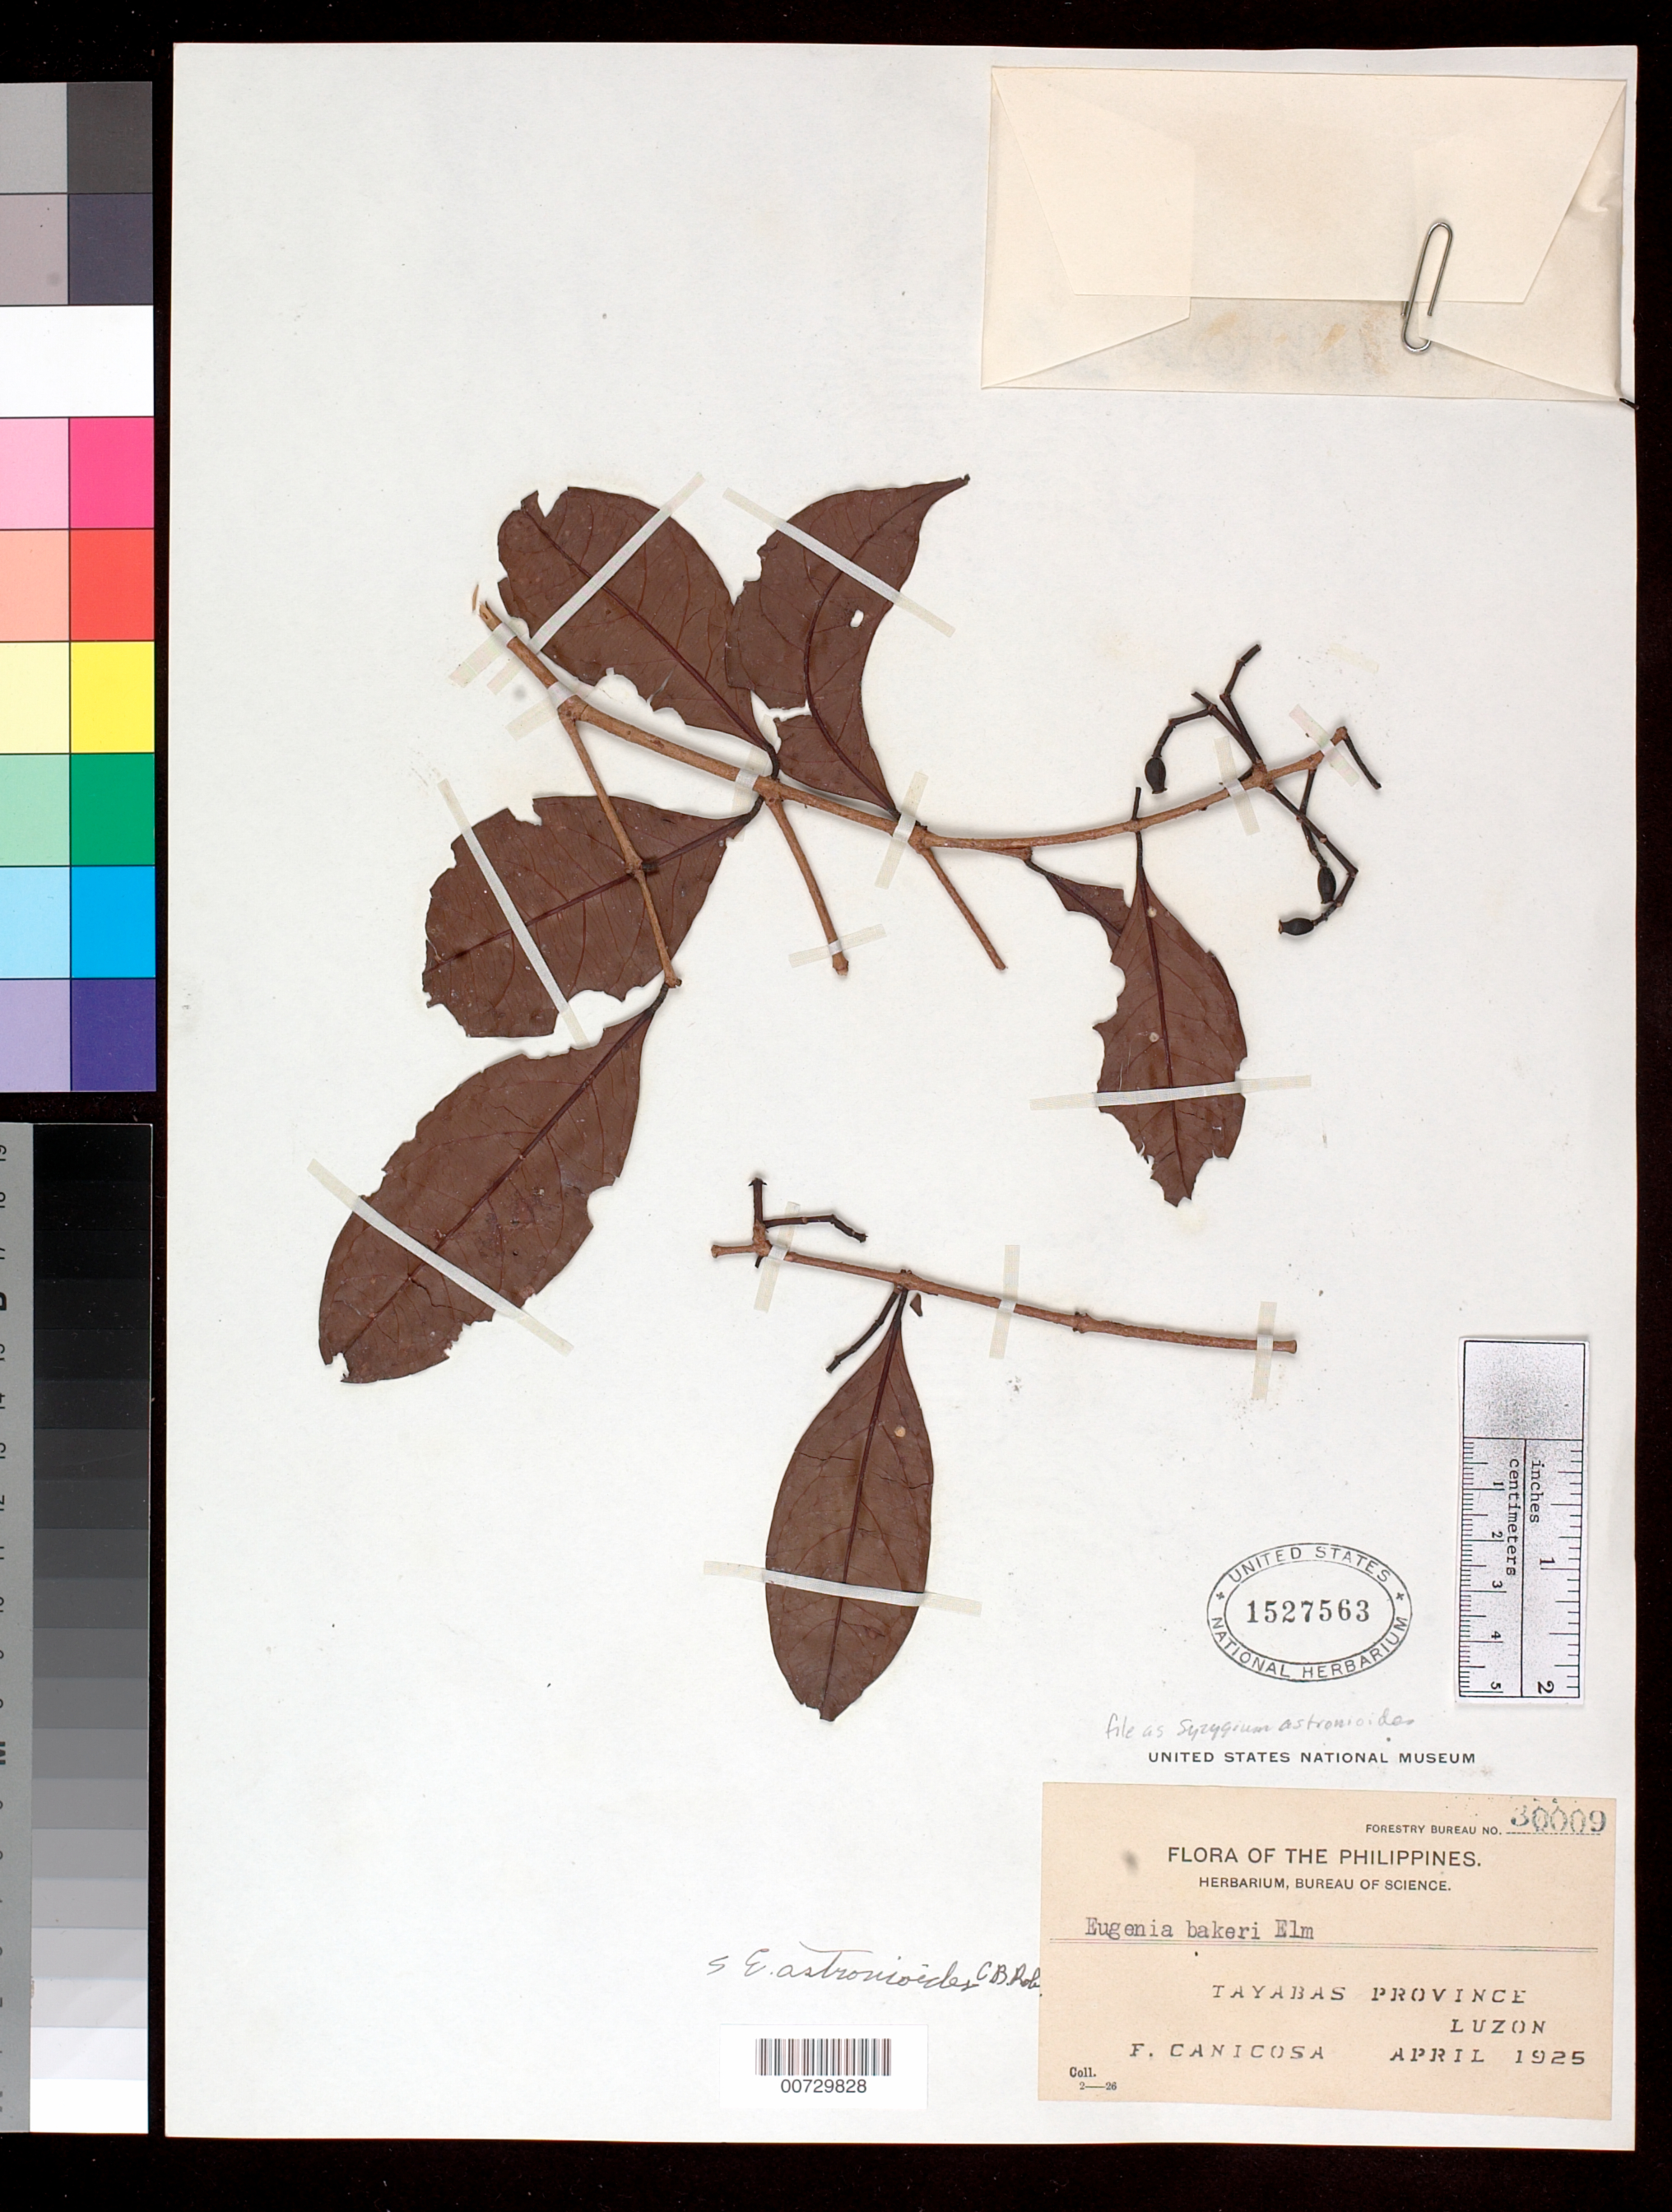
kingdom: Plantae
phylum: Tracheophyta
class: Magnoliopsida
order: Myrtales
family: Myrtaceae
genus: Syzygium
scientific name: Syzygium astronioides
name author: (C.B. Rob.) Merr.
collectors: F. Canicosa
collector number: For.Bur. 30009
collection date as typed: Apr. 1925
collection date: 1925-04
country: Philippines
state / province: Calabarzon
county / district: Quezon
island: Luzon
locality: Tayabas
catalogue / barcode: US 1527563